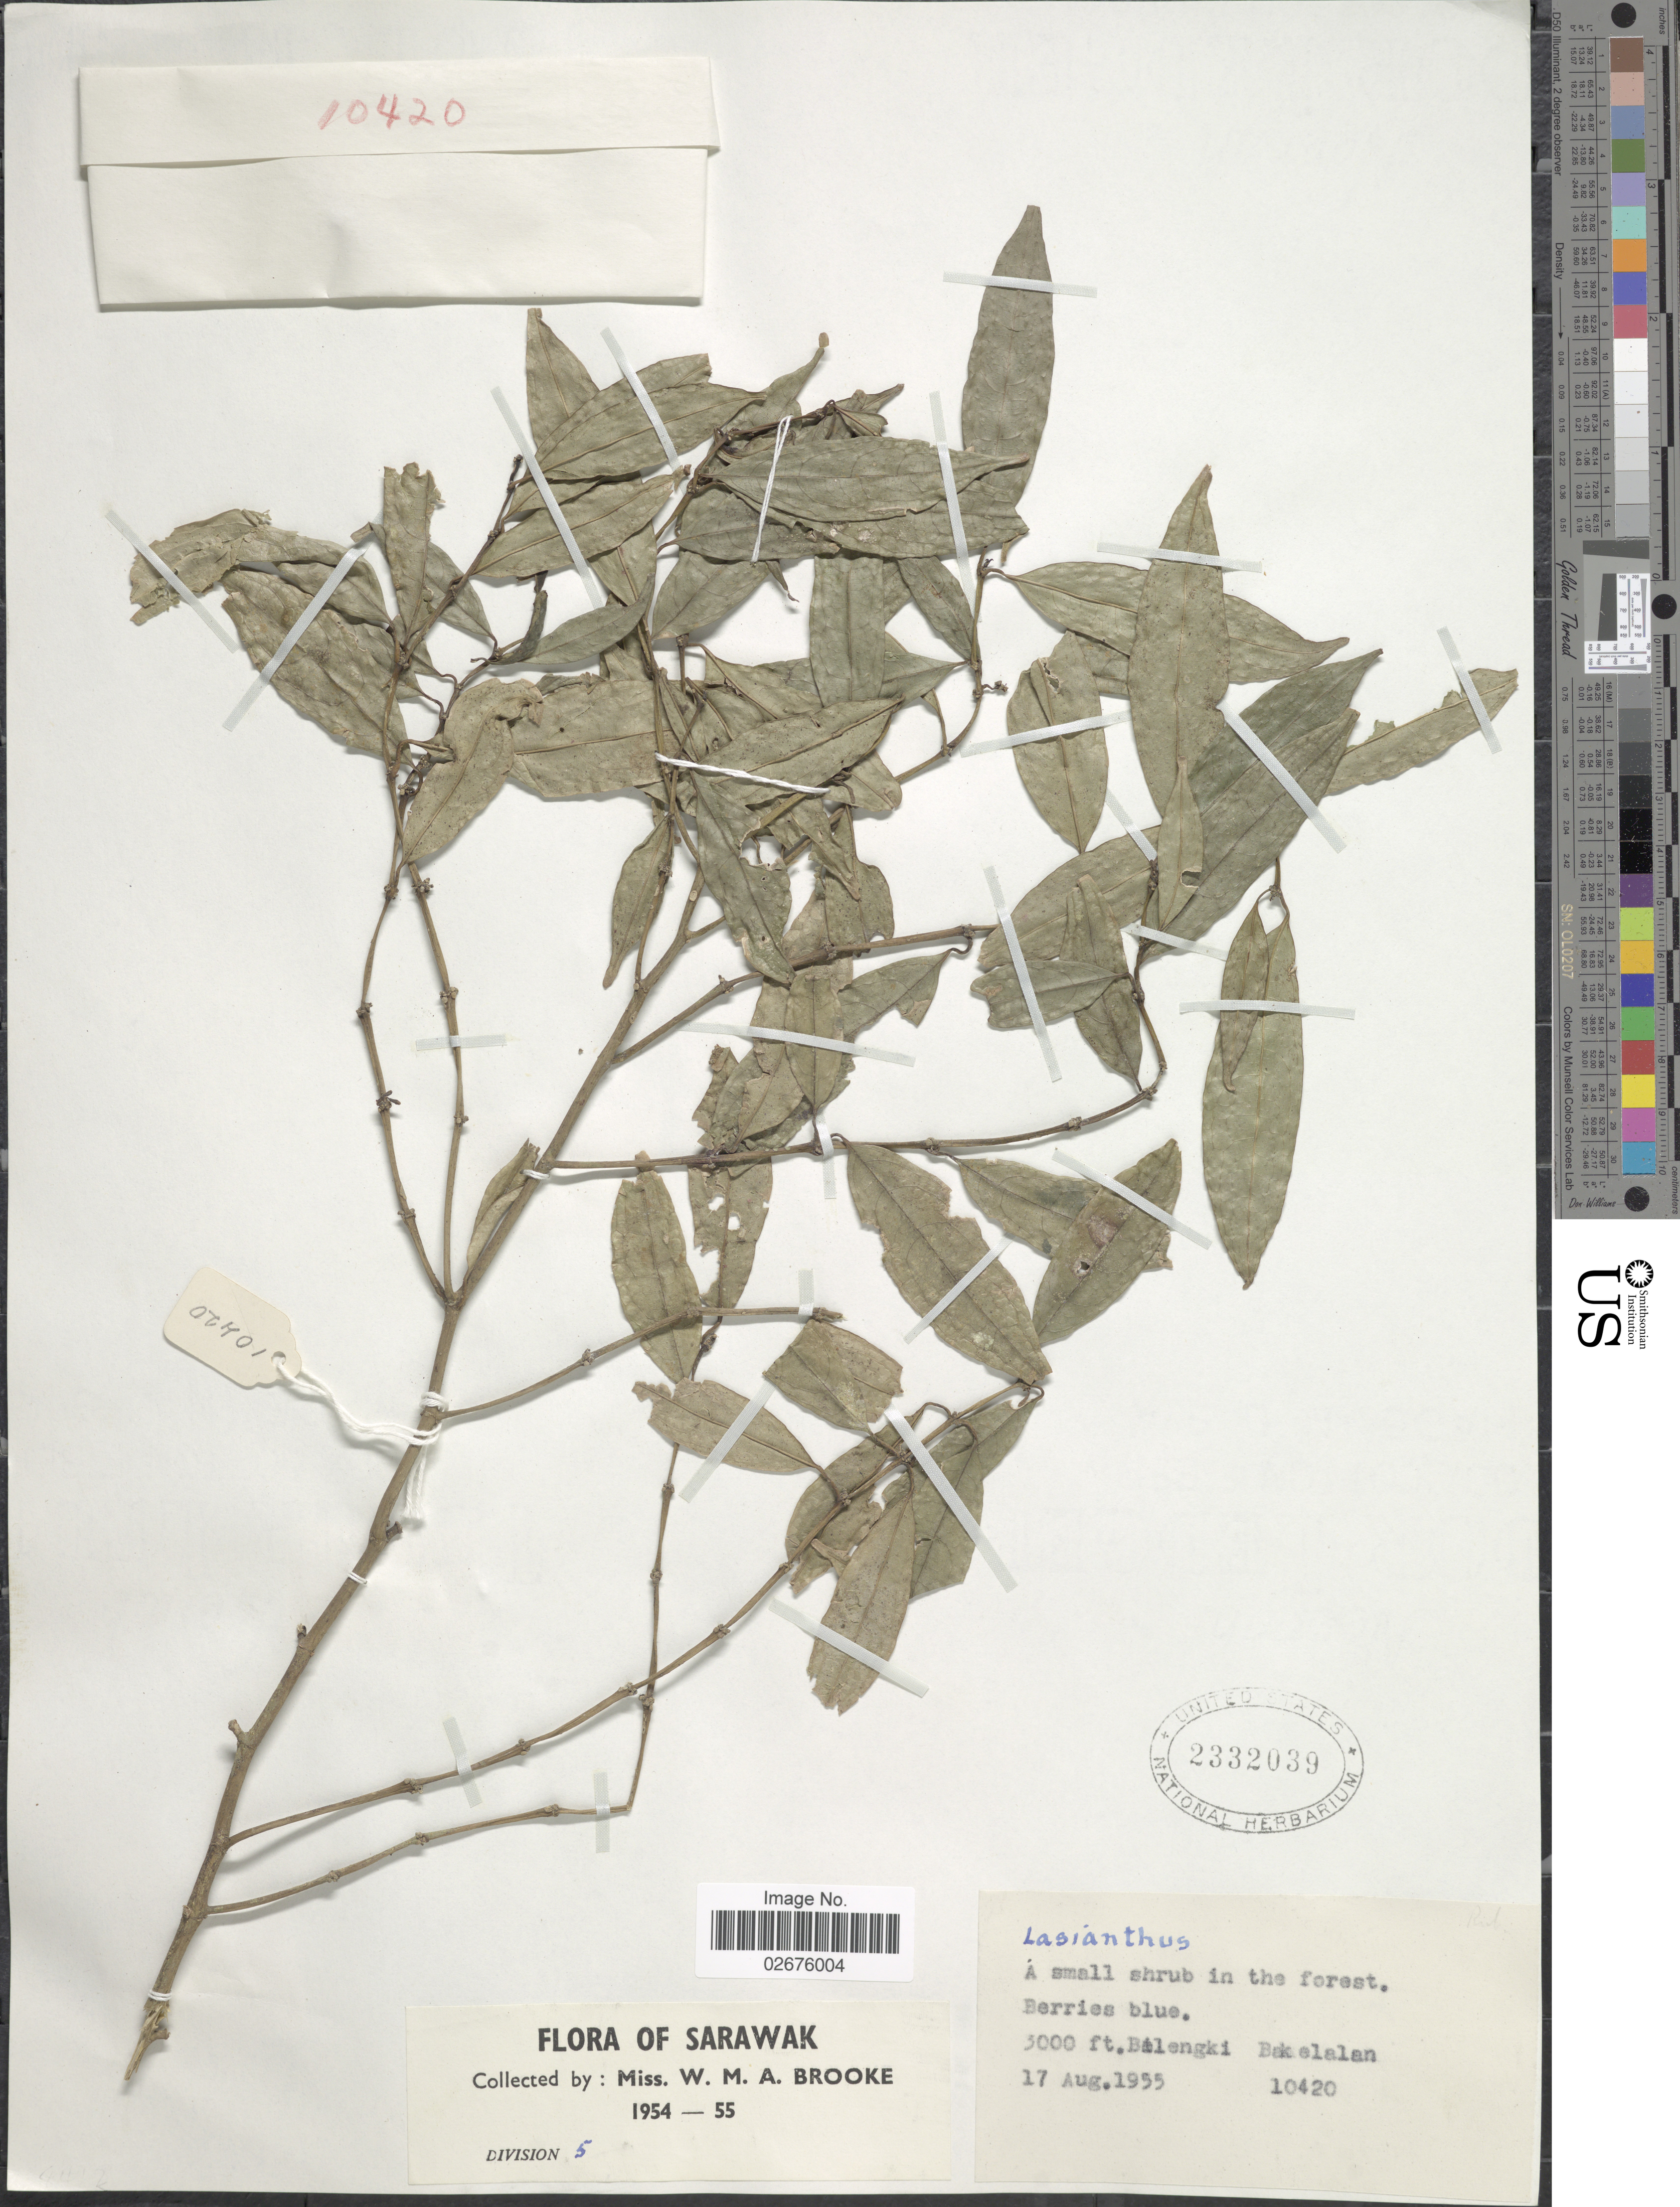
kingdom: Plantae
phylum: Tracheophyta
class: Magnoliopsida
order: Gentianales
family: Rubiaceae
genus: Lasianthus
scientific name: Lasianthus sp.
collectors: W. Brooke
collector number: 10420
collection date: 1955-08-17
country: Malaysia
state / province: Sarawak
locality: Balengki, Bakelalan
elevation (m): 914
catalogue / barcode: US 2332039